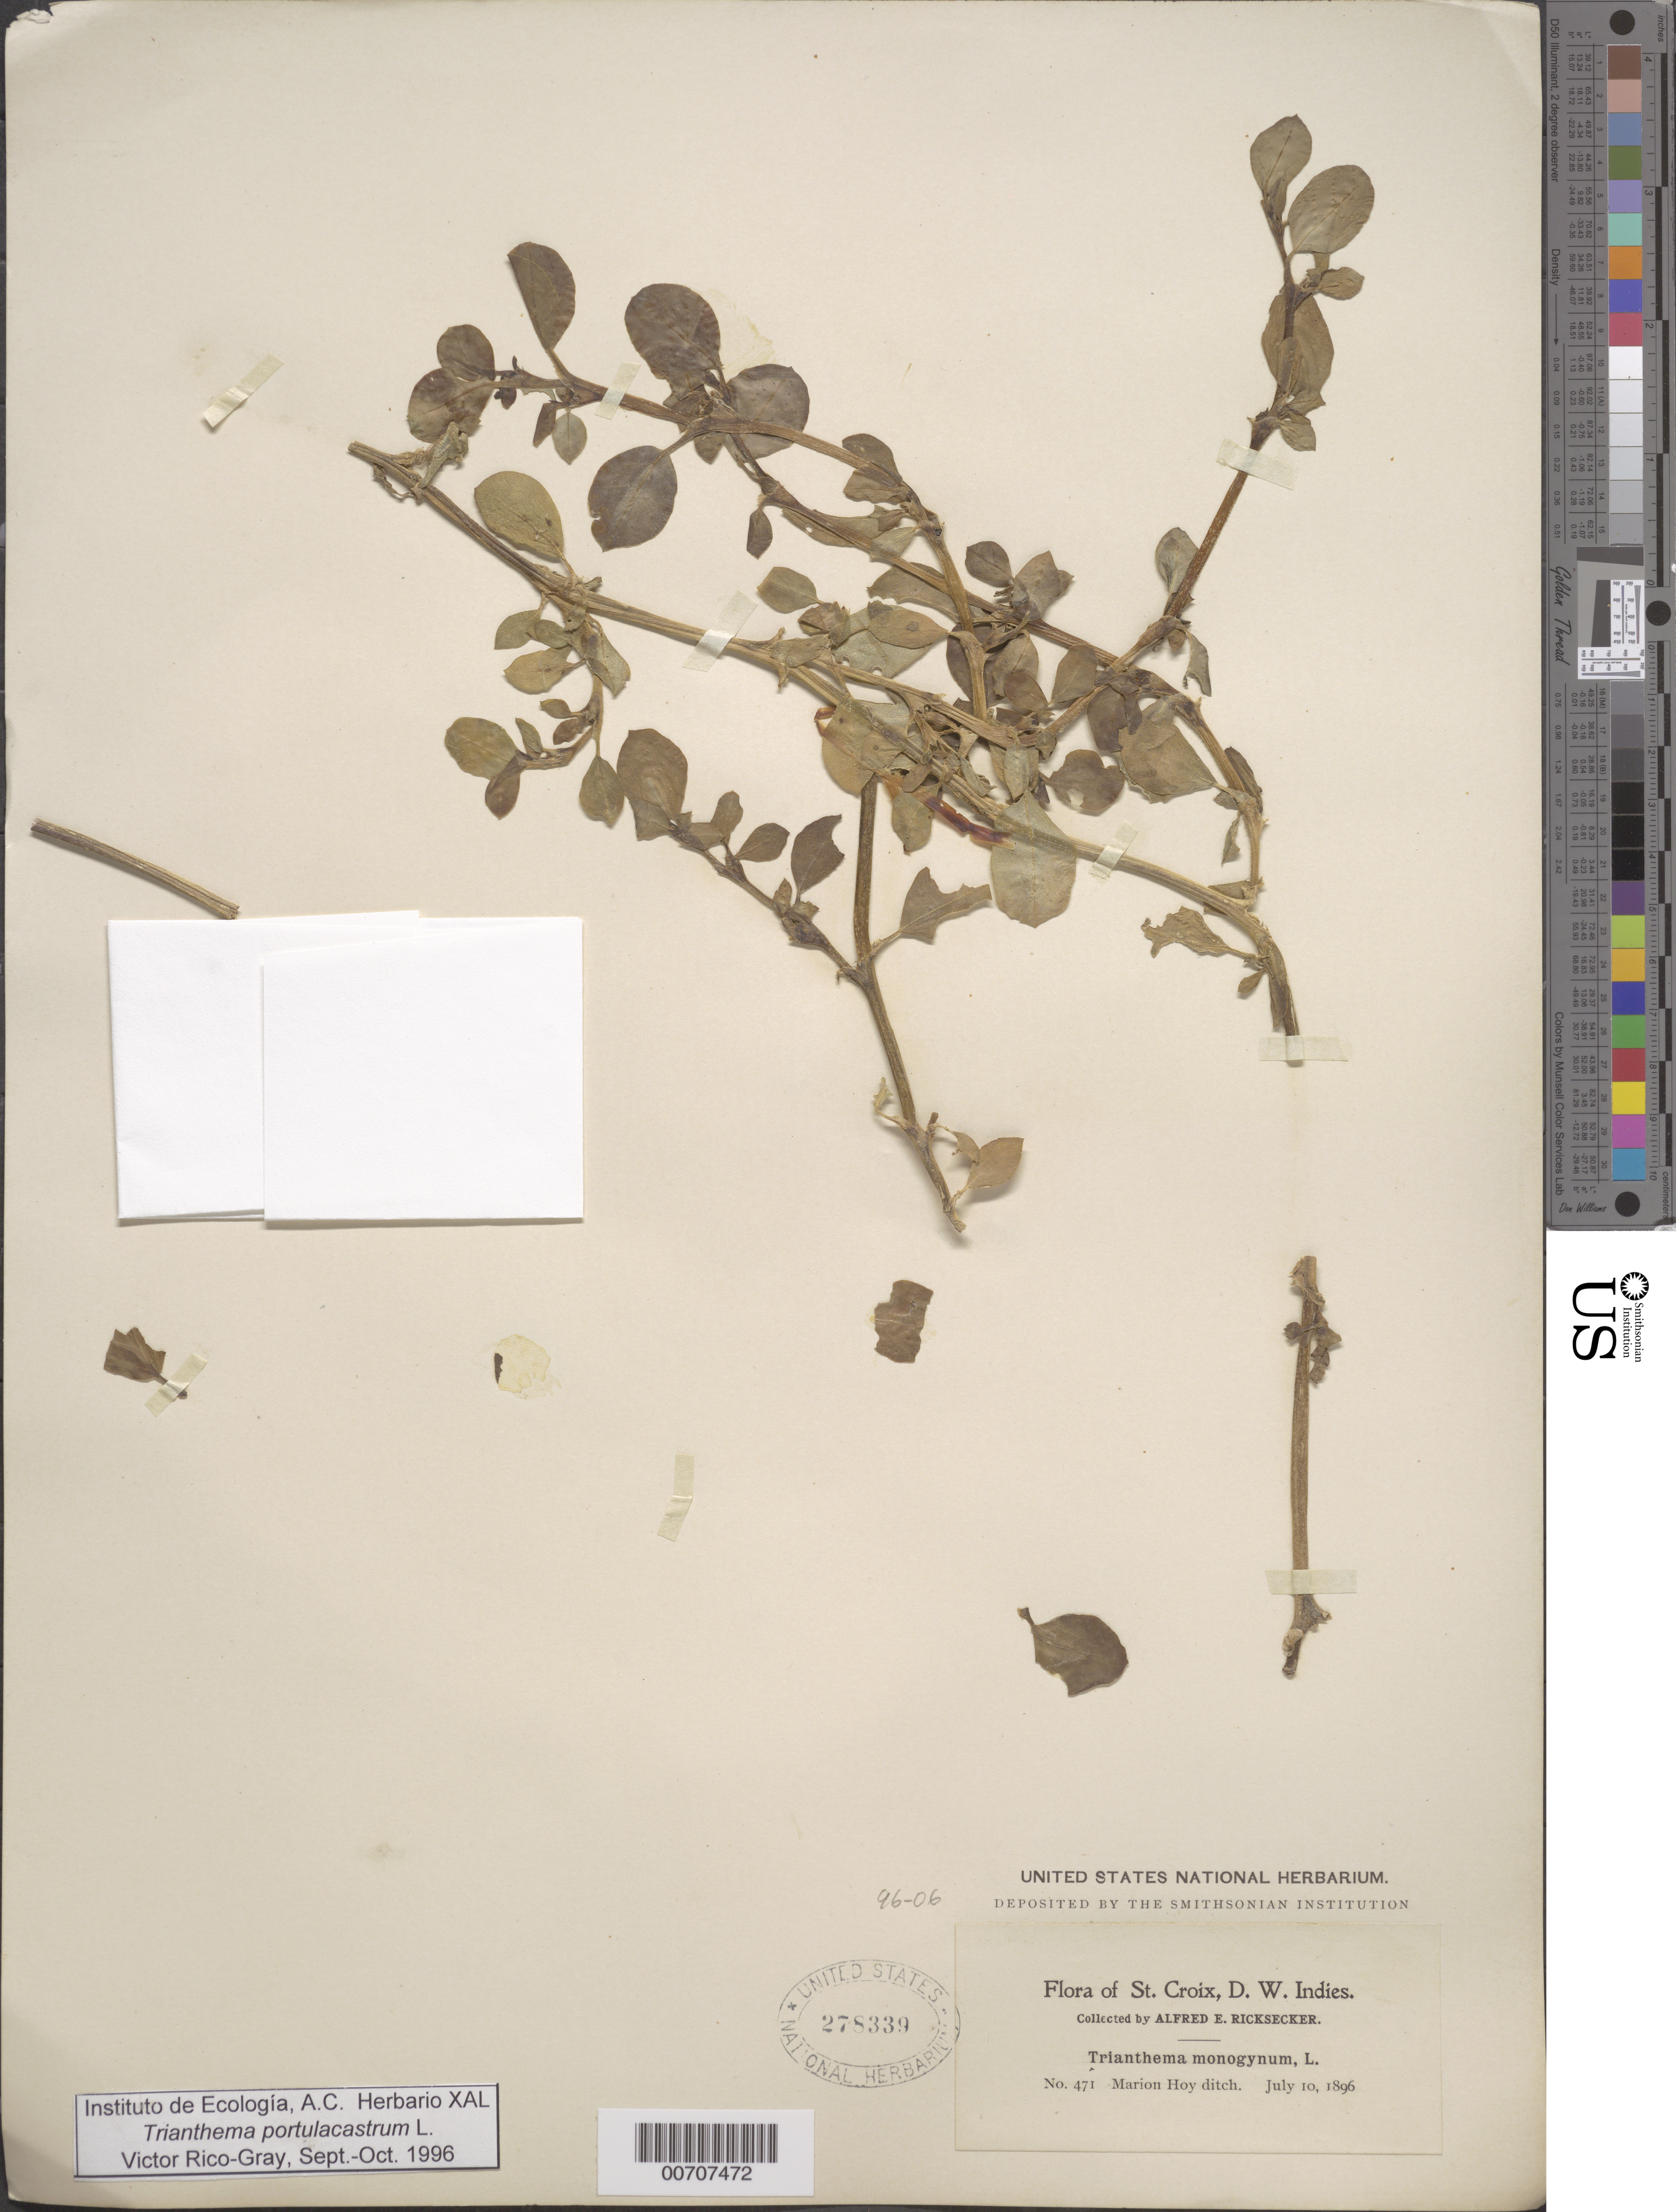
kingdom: Plantae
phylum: Tracheophyta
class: Magnoliopsida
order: Caryophyllales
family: Aizoaceae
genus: Trianthema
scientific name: Trianthema portulacastrum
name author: L.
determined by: Rico-Gray, V., (IEB), Instituto de Ecologia, A.C.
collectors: A. E. Ricksecker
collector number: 471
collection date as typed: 10 Jul 1896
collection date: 1896-07-10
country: U.S. Virgin Islands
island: St. Croix Island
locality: Marion Hoy ditch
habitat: Ditch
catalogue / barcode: US 278339